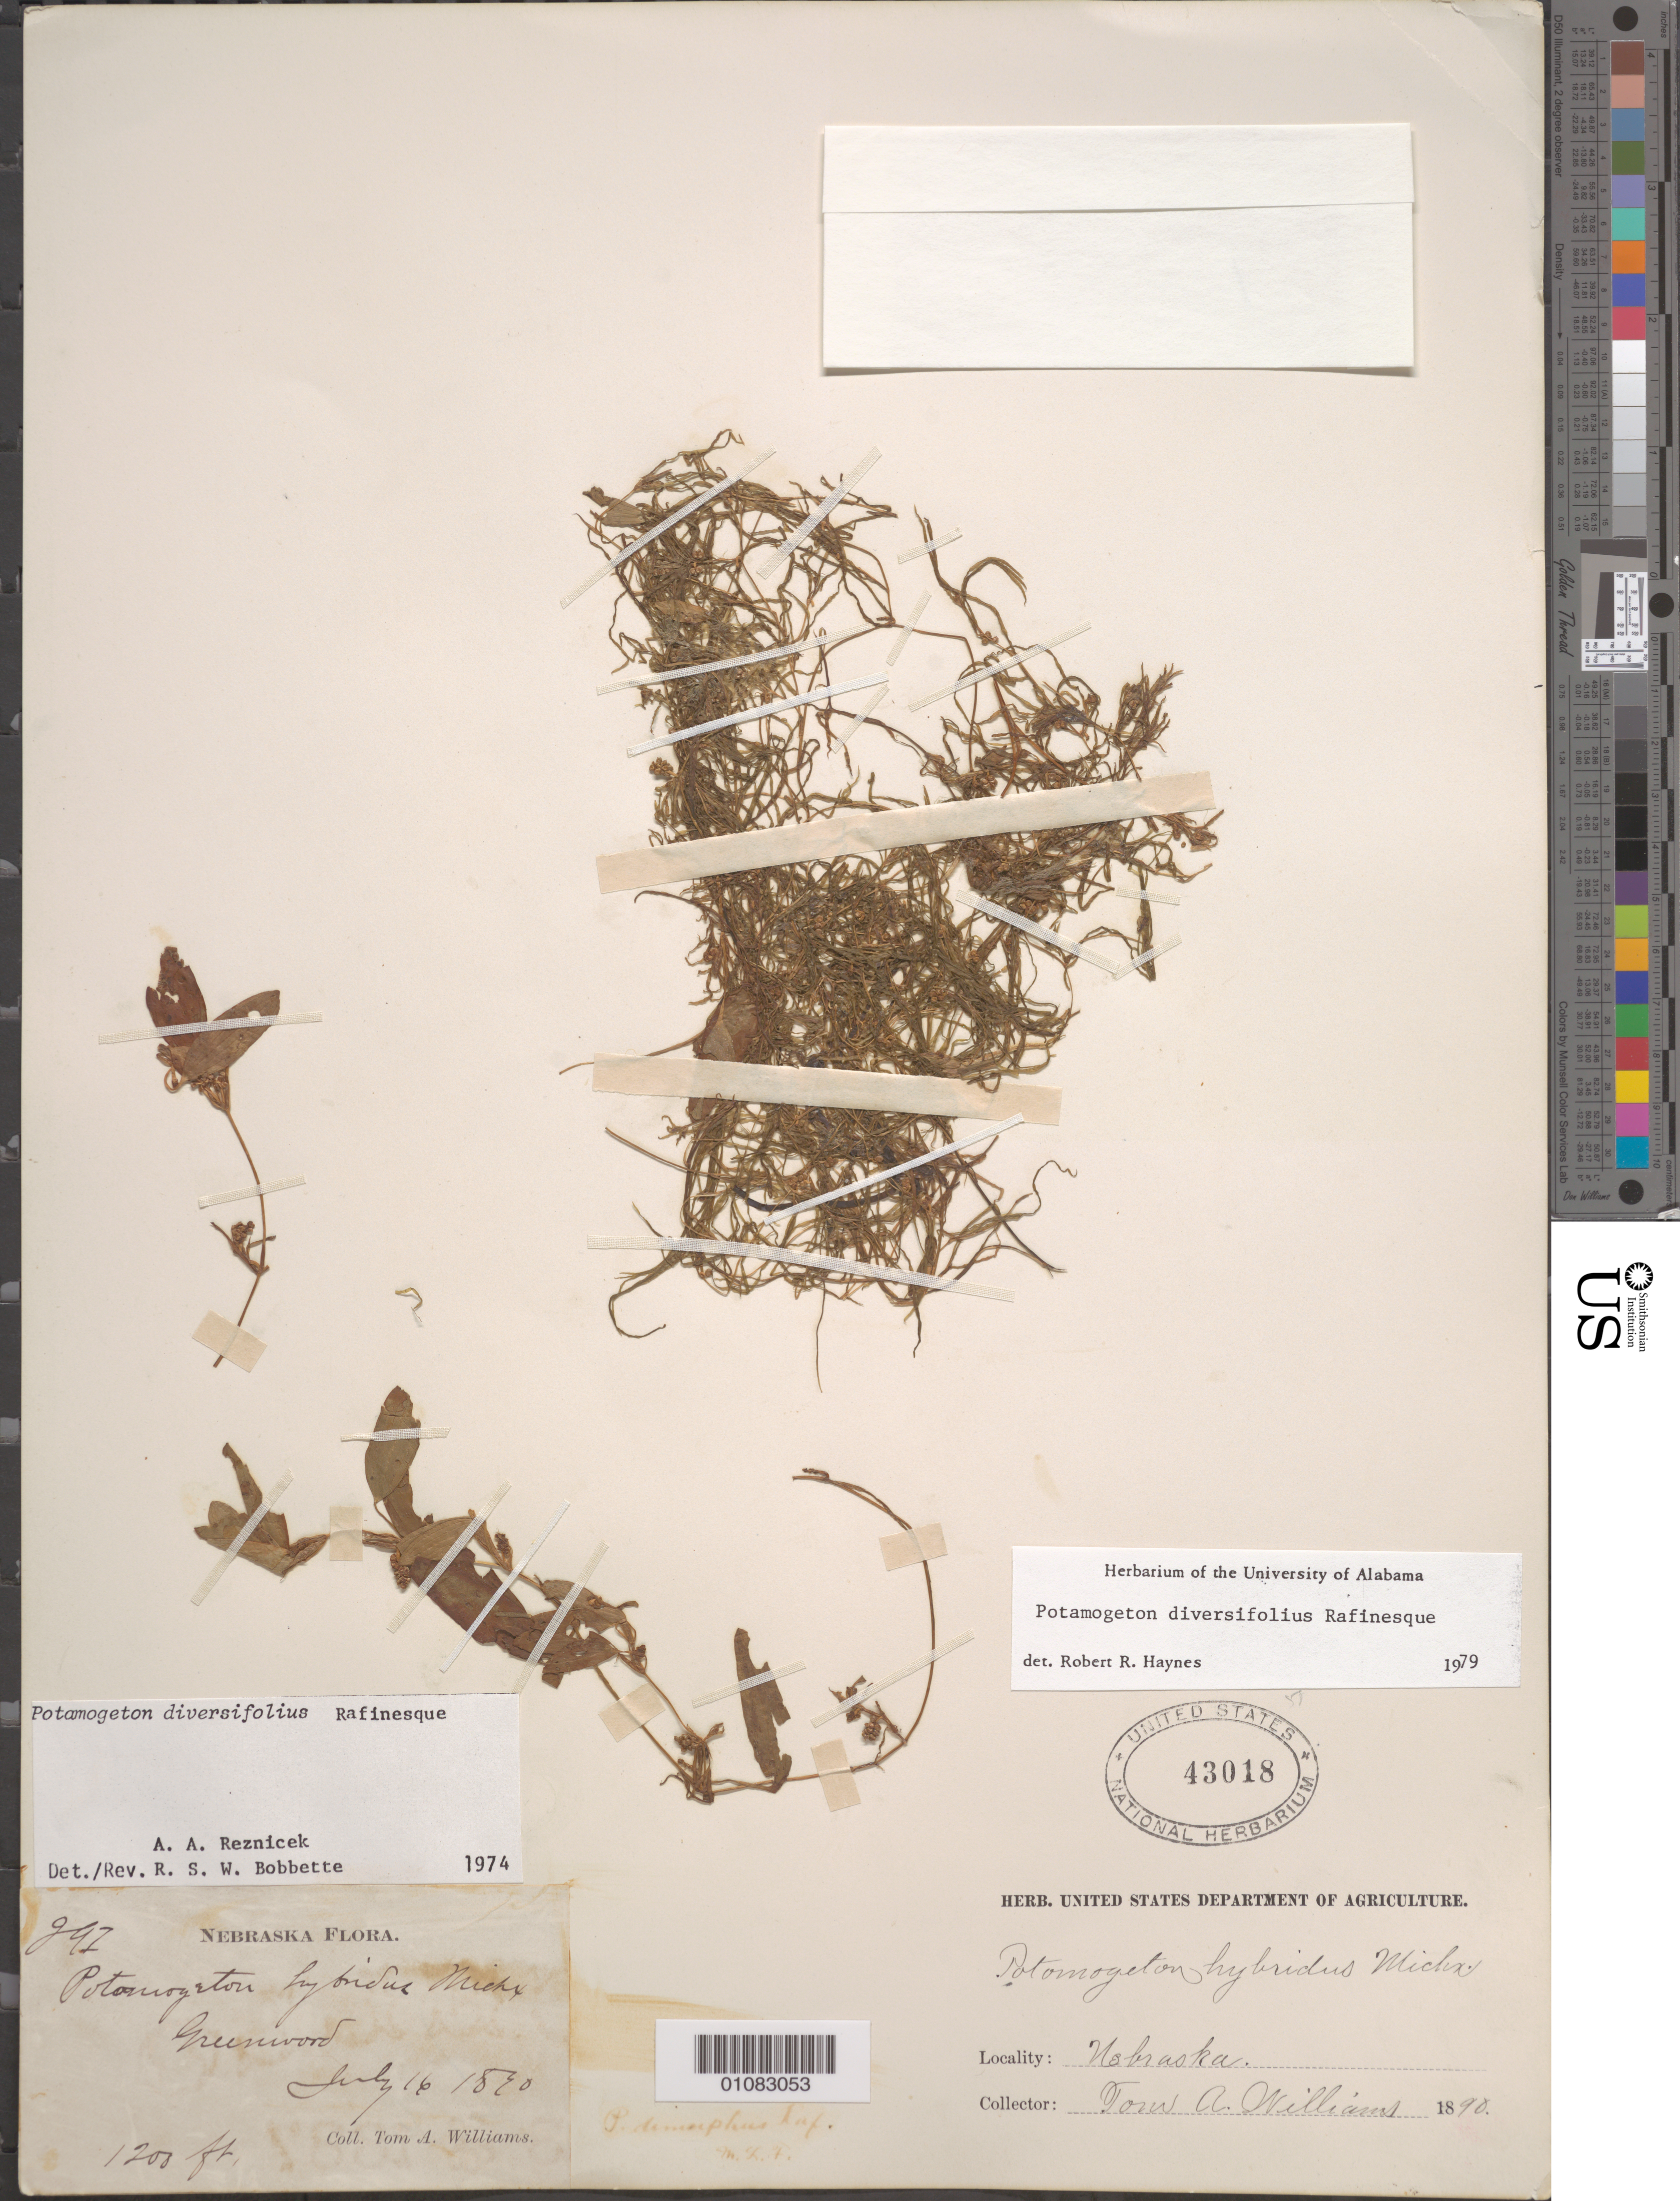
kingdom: Plantae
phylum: Tracheophyta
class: Liliopsida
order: Alismatales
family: Potamogetonaceae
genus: Potamogeton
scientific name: Potamogeton diversifolius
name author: Raf.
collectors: T. A. Williams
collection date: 1890-07-16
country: United States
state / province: Nebraska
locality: Greenword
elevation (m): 366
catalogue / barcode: US 43018